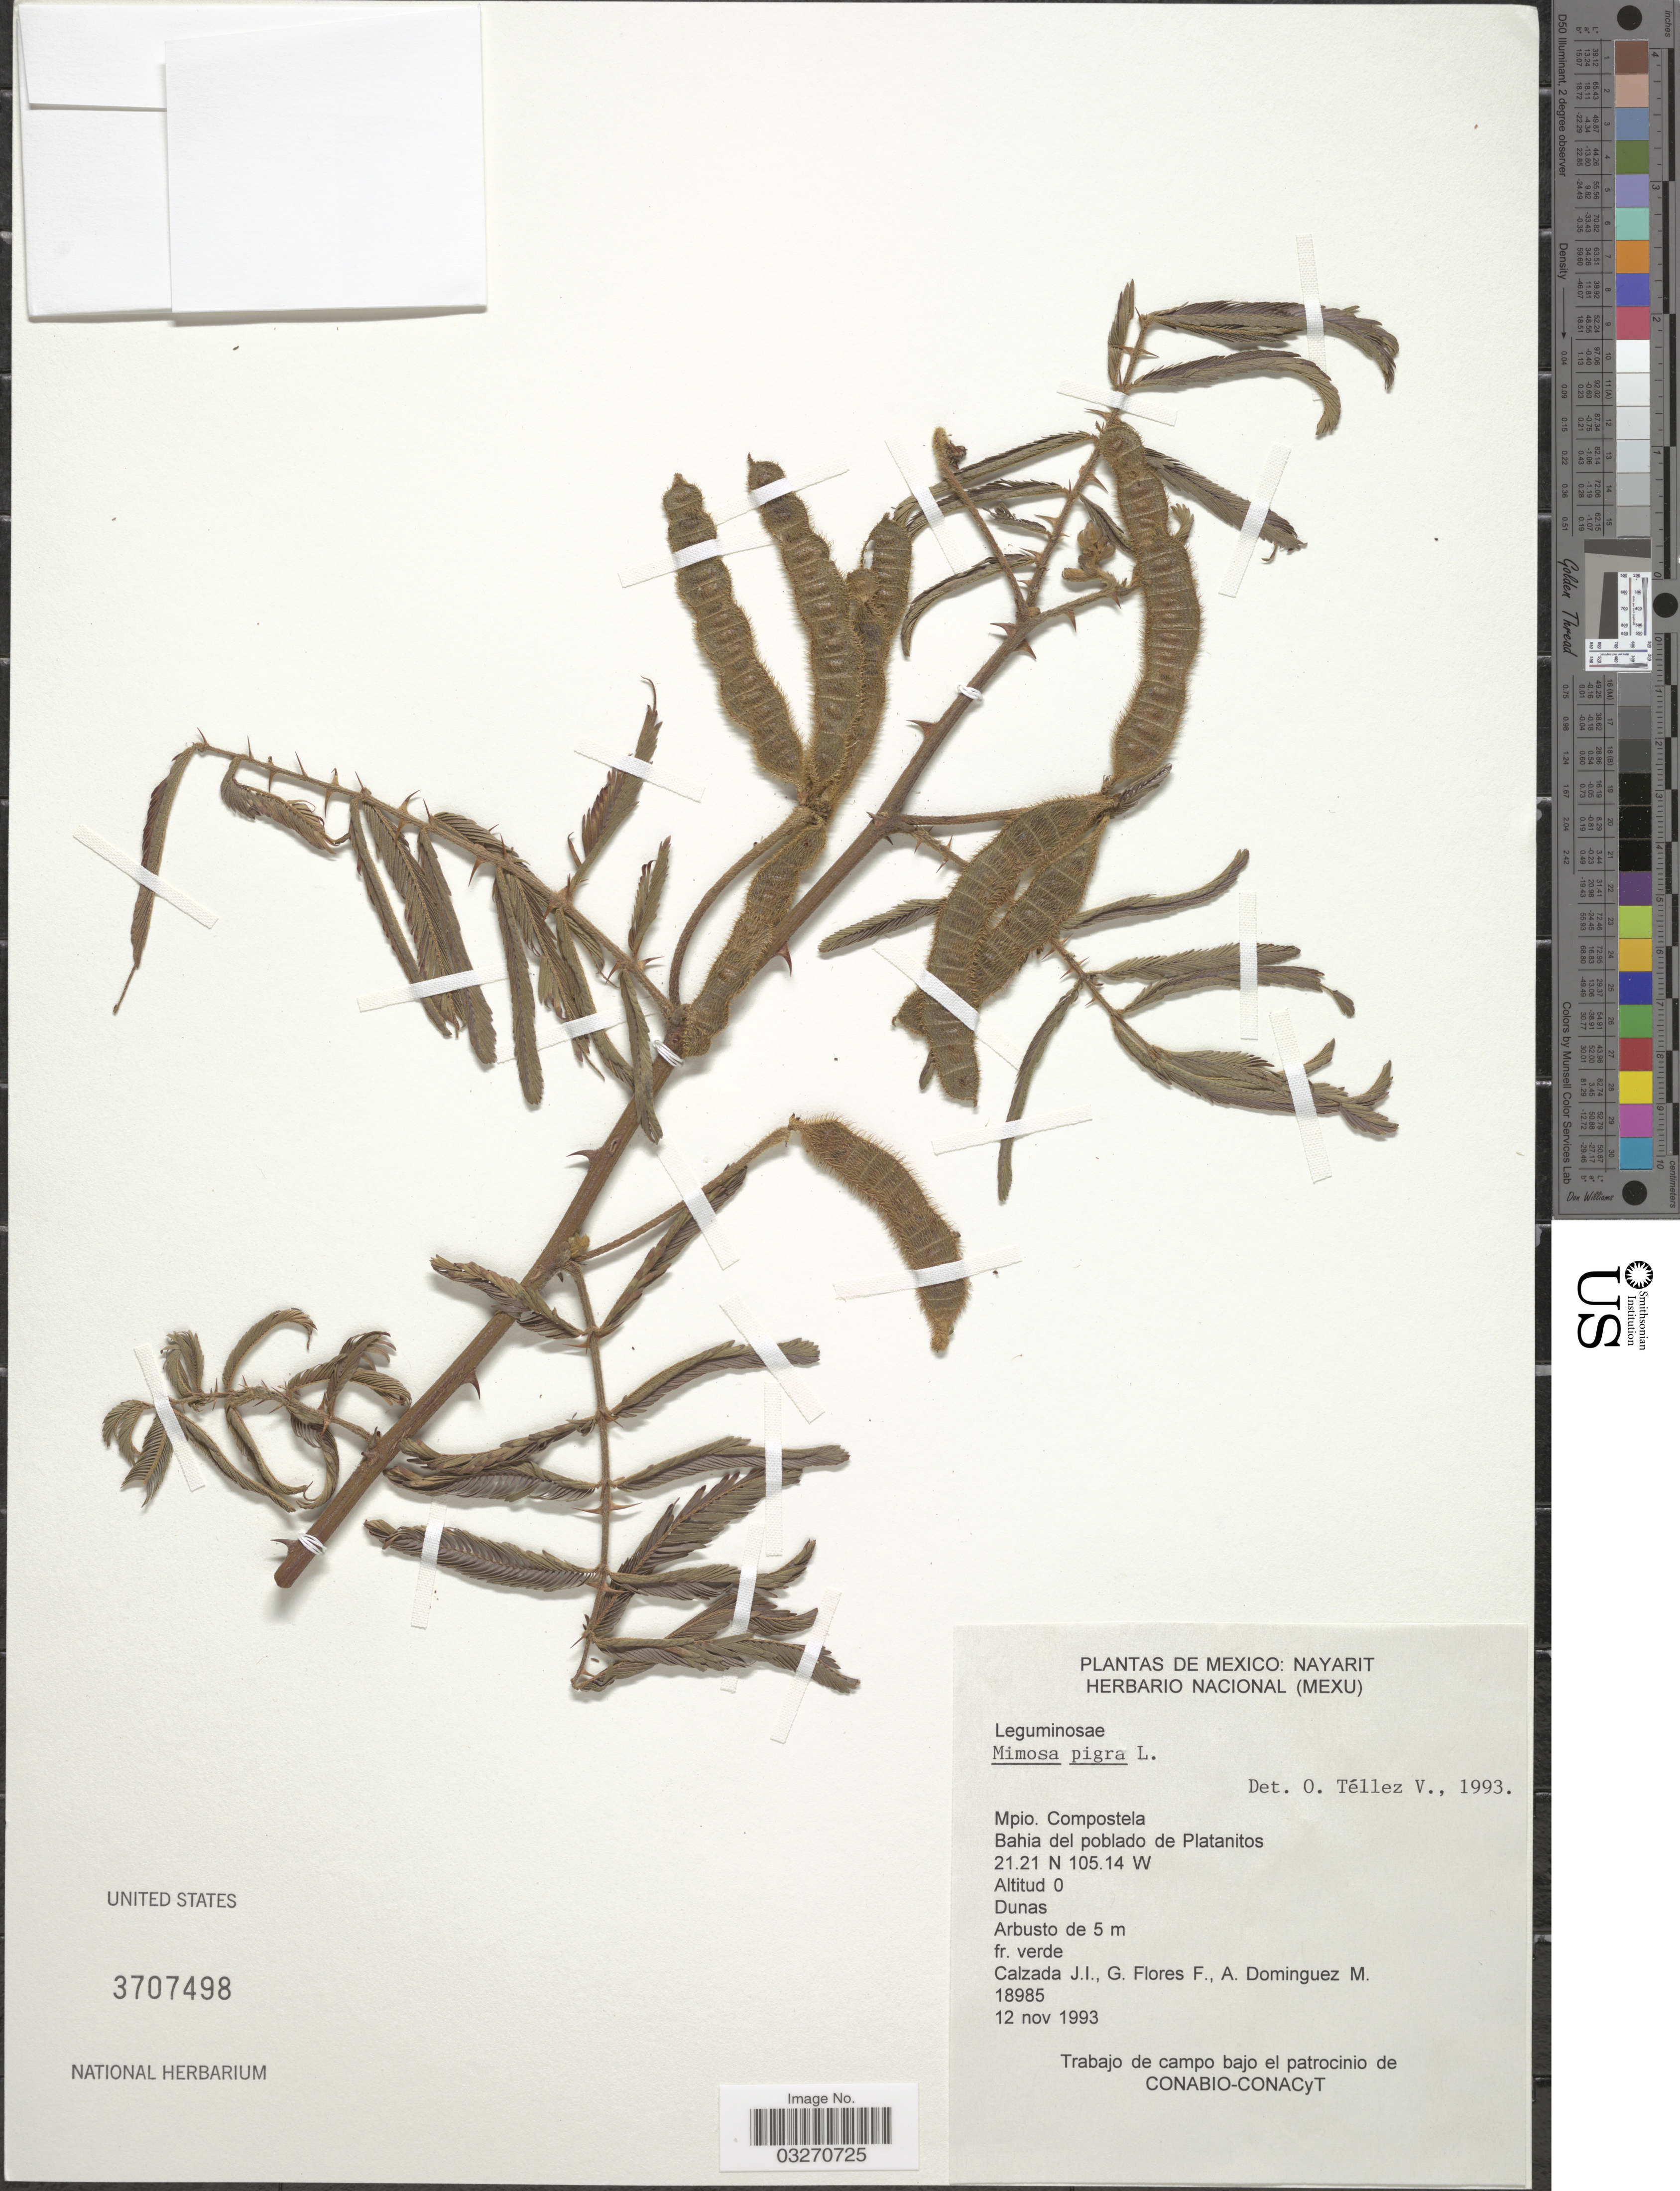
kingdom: Plantae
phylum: Tracheophyta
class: Magnoliopsida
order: Fabales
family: Fabaceae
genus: Mimosa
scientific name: Mimosa pigra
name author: L.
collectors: J. I. Calzada, G. Flores F. & A. Dominguez M.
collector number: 18985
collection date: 1993-11-12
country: Mexico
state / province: Nayarit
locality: Mpio. Compostela. Bahia del poblado de Platanitos.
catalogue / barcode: US 3707498